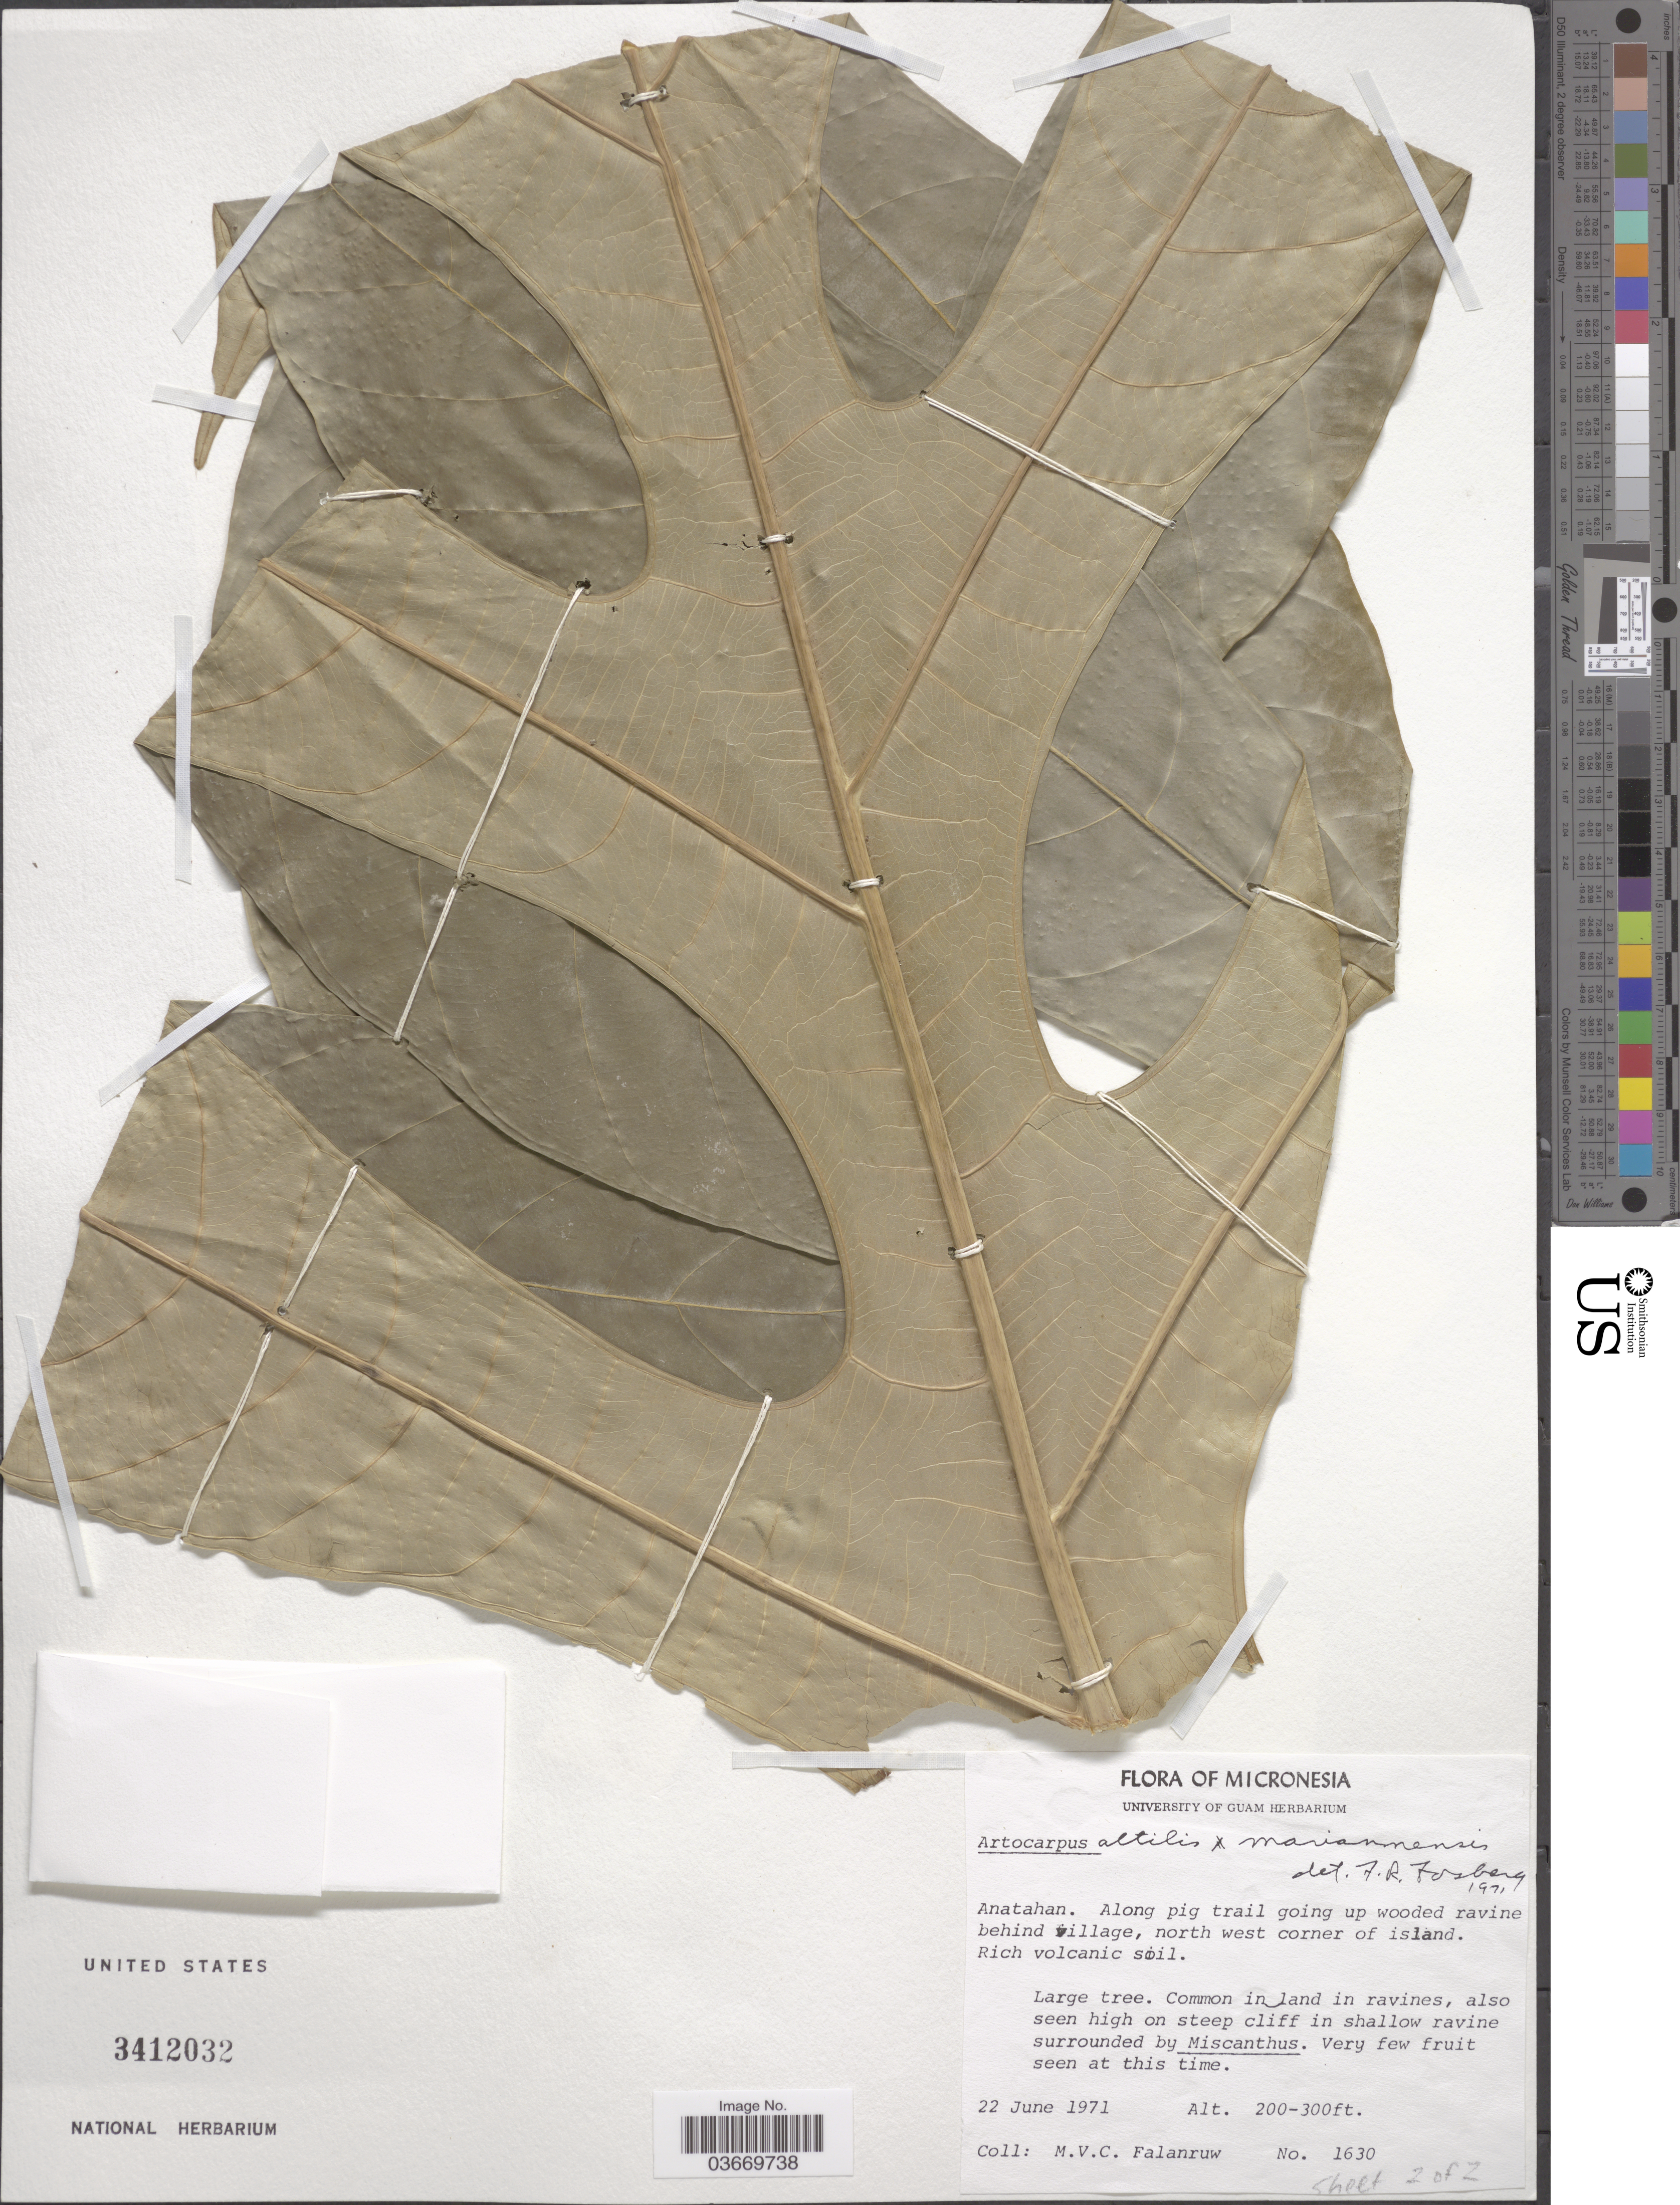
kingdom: Plantae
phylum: Tracheophyta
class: Magnoliopsida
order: Rosales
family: Moraceae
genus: Artocarpus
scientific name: Artocarpus altilis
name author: (Parkinson) Fosberg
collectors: M. V. Falanruw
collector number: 1630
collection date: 1971-06-22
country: Northern Mariana Islands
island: Anatahan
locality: Anatahan. Along pig trail going up wooded ravine behind village, north west corner of island.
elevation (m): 61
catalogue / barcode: US 3412032